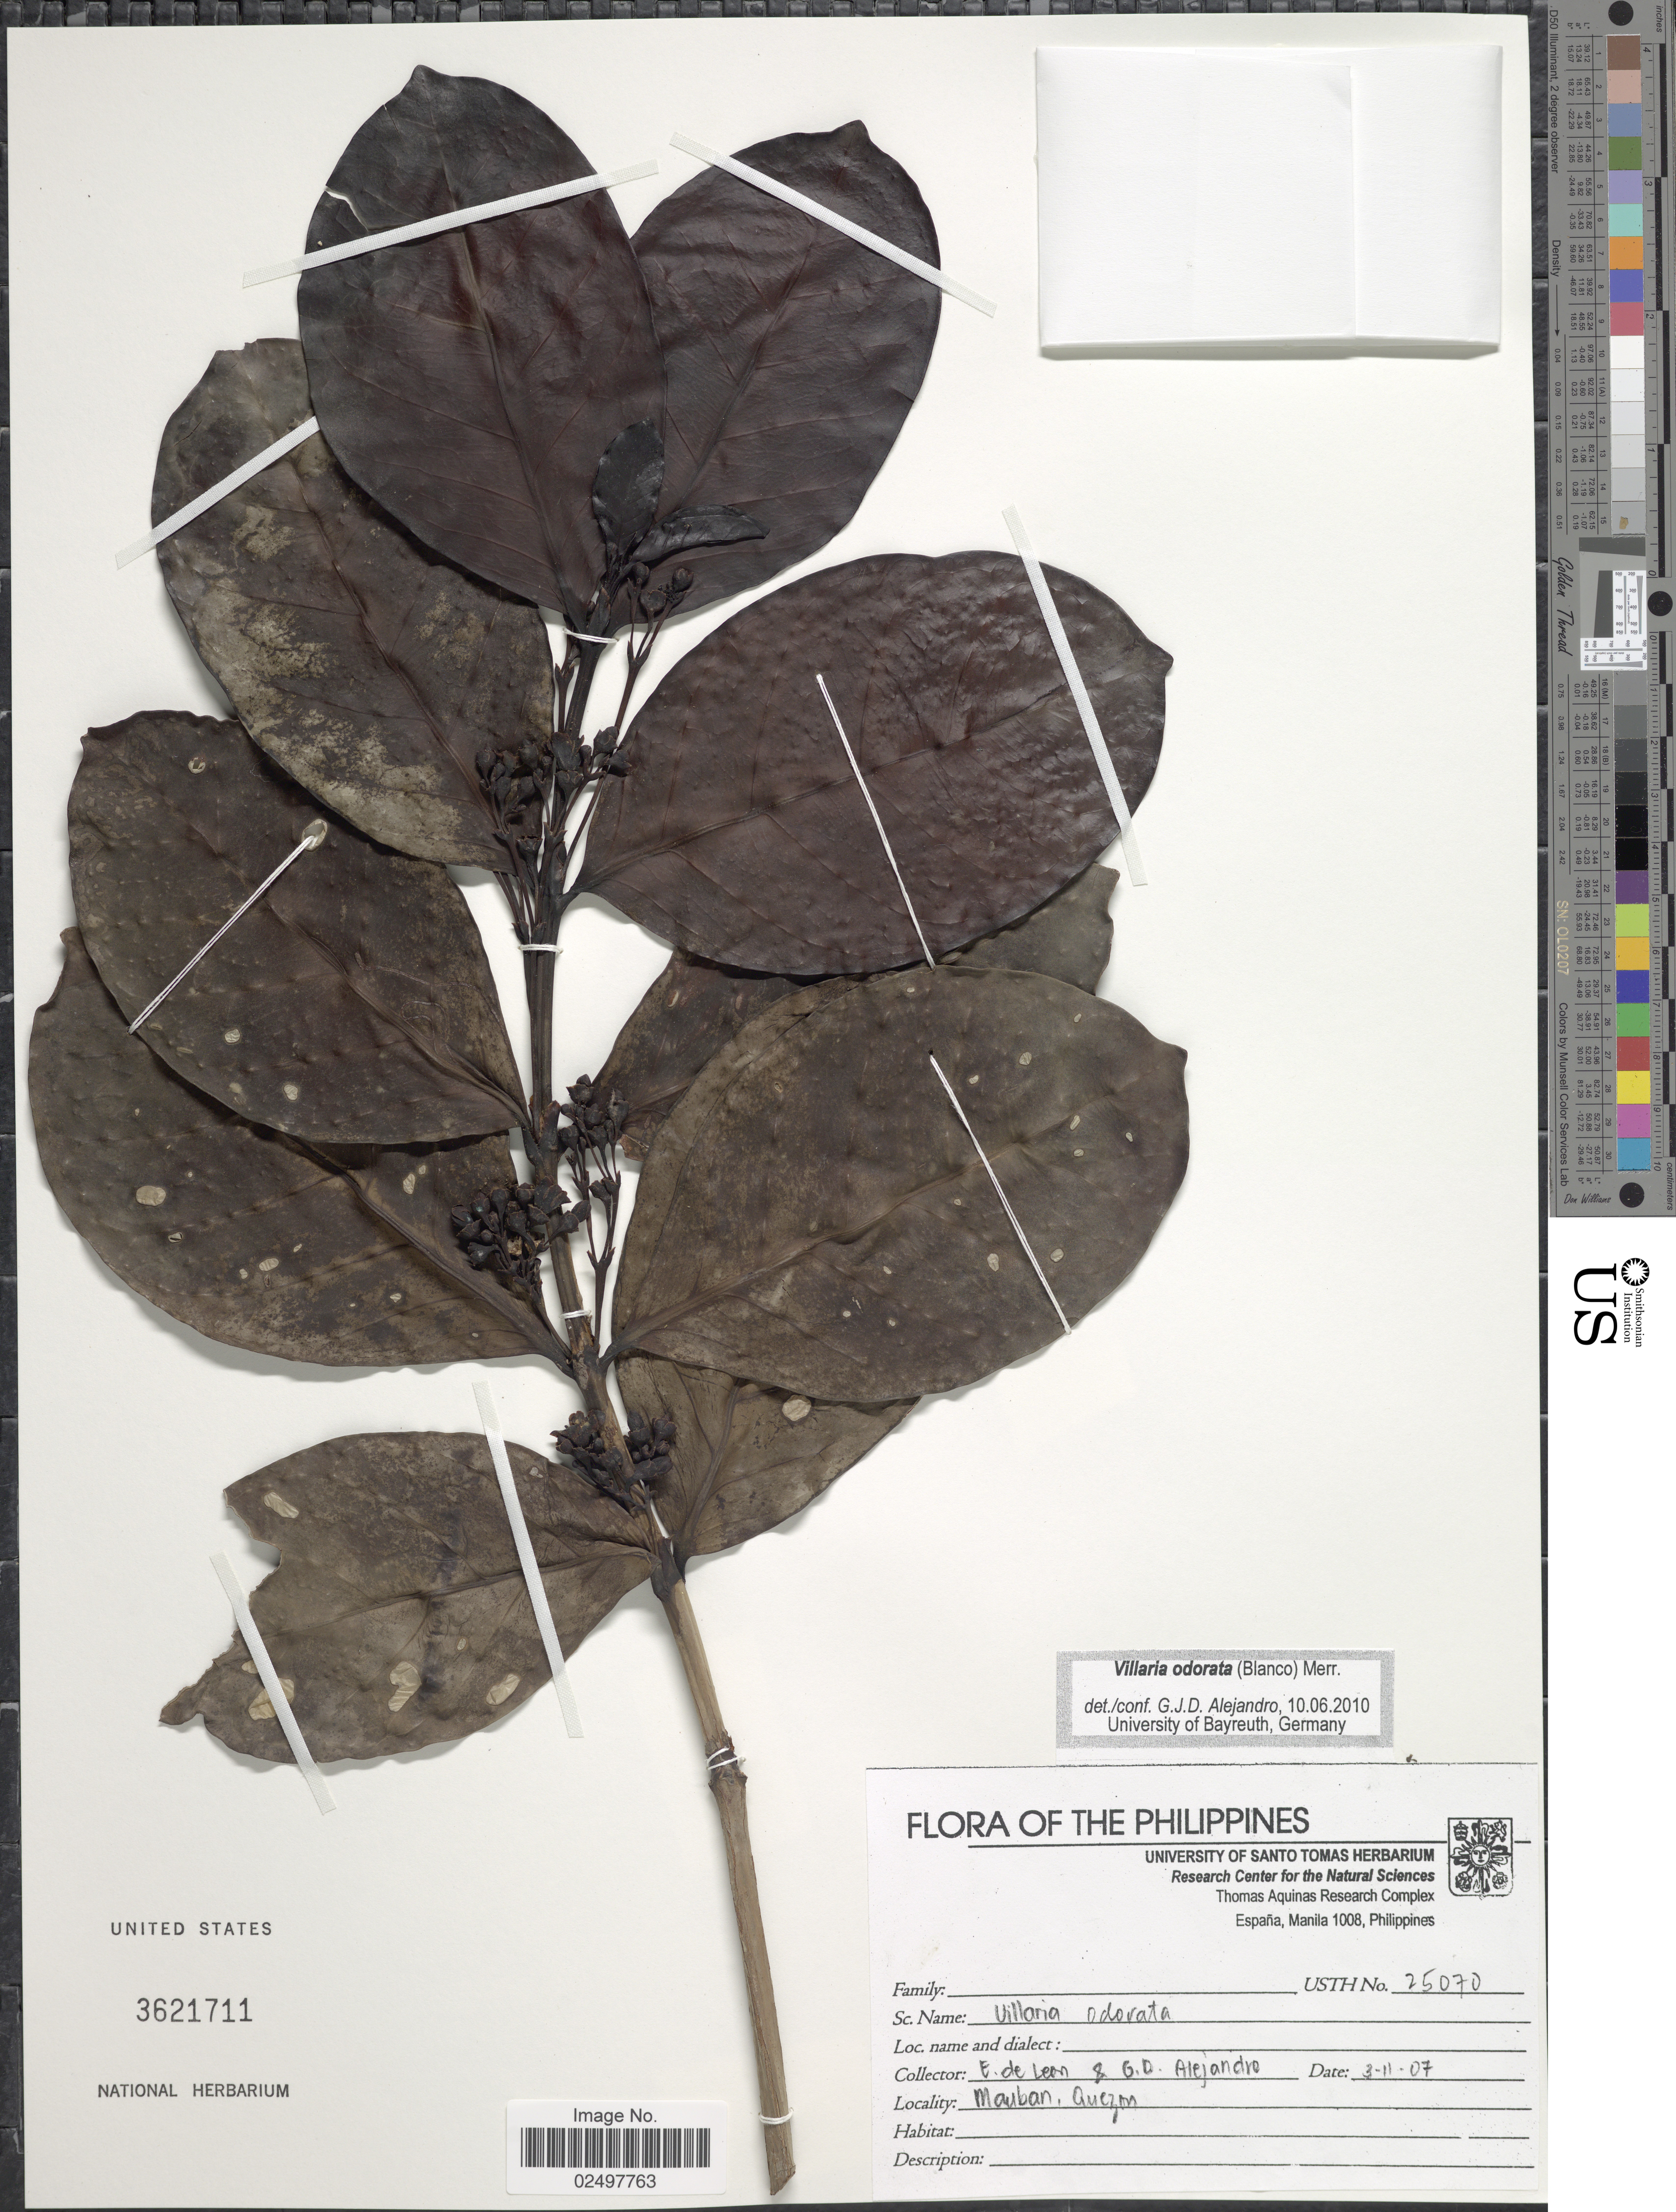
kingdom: Plantae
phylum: Tracheophyta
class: Magnoliopsida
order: Gentianales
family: Rubiaceae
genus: Villaria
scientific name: Villaria odorata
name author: (Blanco) Merr.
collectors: E. de Leon & G. J. D. Alejandro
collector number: USTH25070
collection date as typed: Transcribed d/m/y: 3/11/7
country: Philippines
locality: Mauban, Quezon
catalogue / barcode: US 3621711